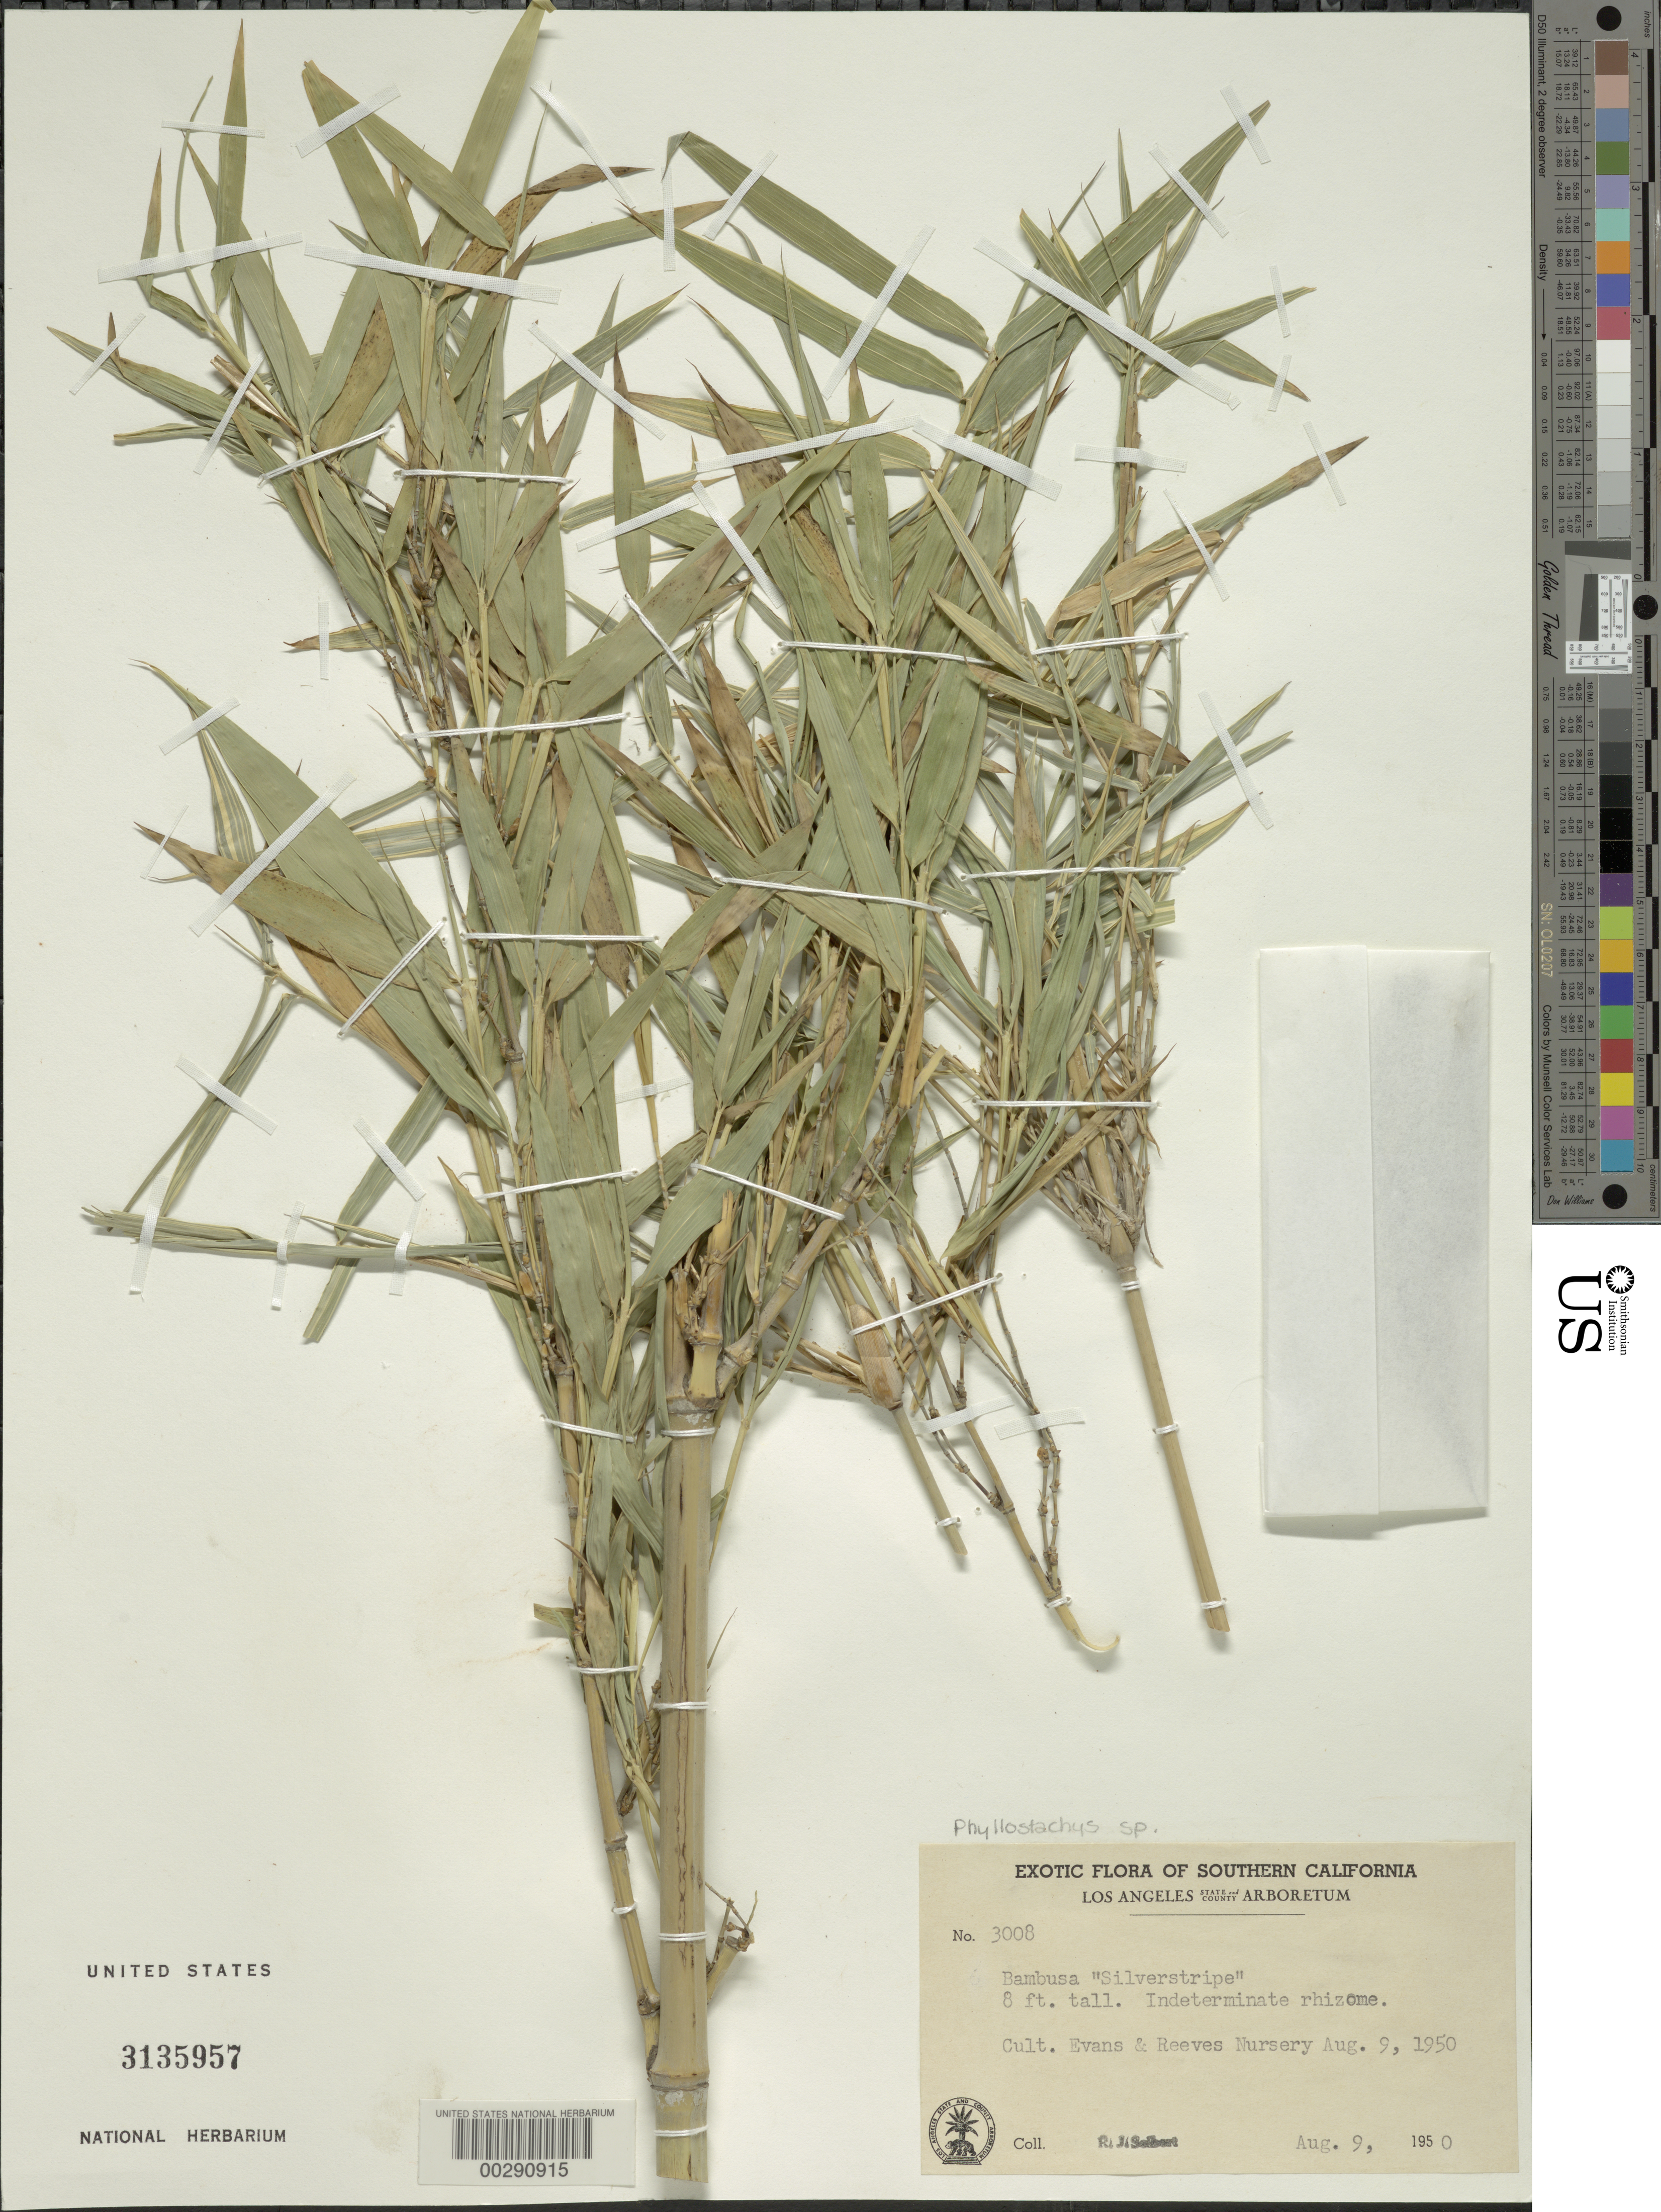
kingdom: Plantae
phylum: Tracheophyta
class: Liliopsida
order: Poales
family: Poaceae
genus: Phyllostachys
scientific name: Phyllostachys sp.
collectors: R. J. Seibert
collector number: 3008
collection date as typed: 09 Aug 1950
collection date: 1950-08-09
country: United States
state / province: Florida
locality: Southern Florida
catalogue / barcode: US 3135957